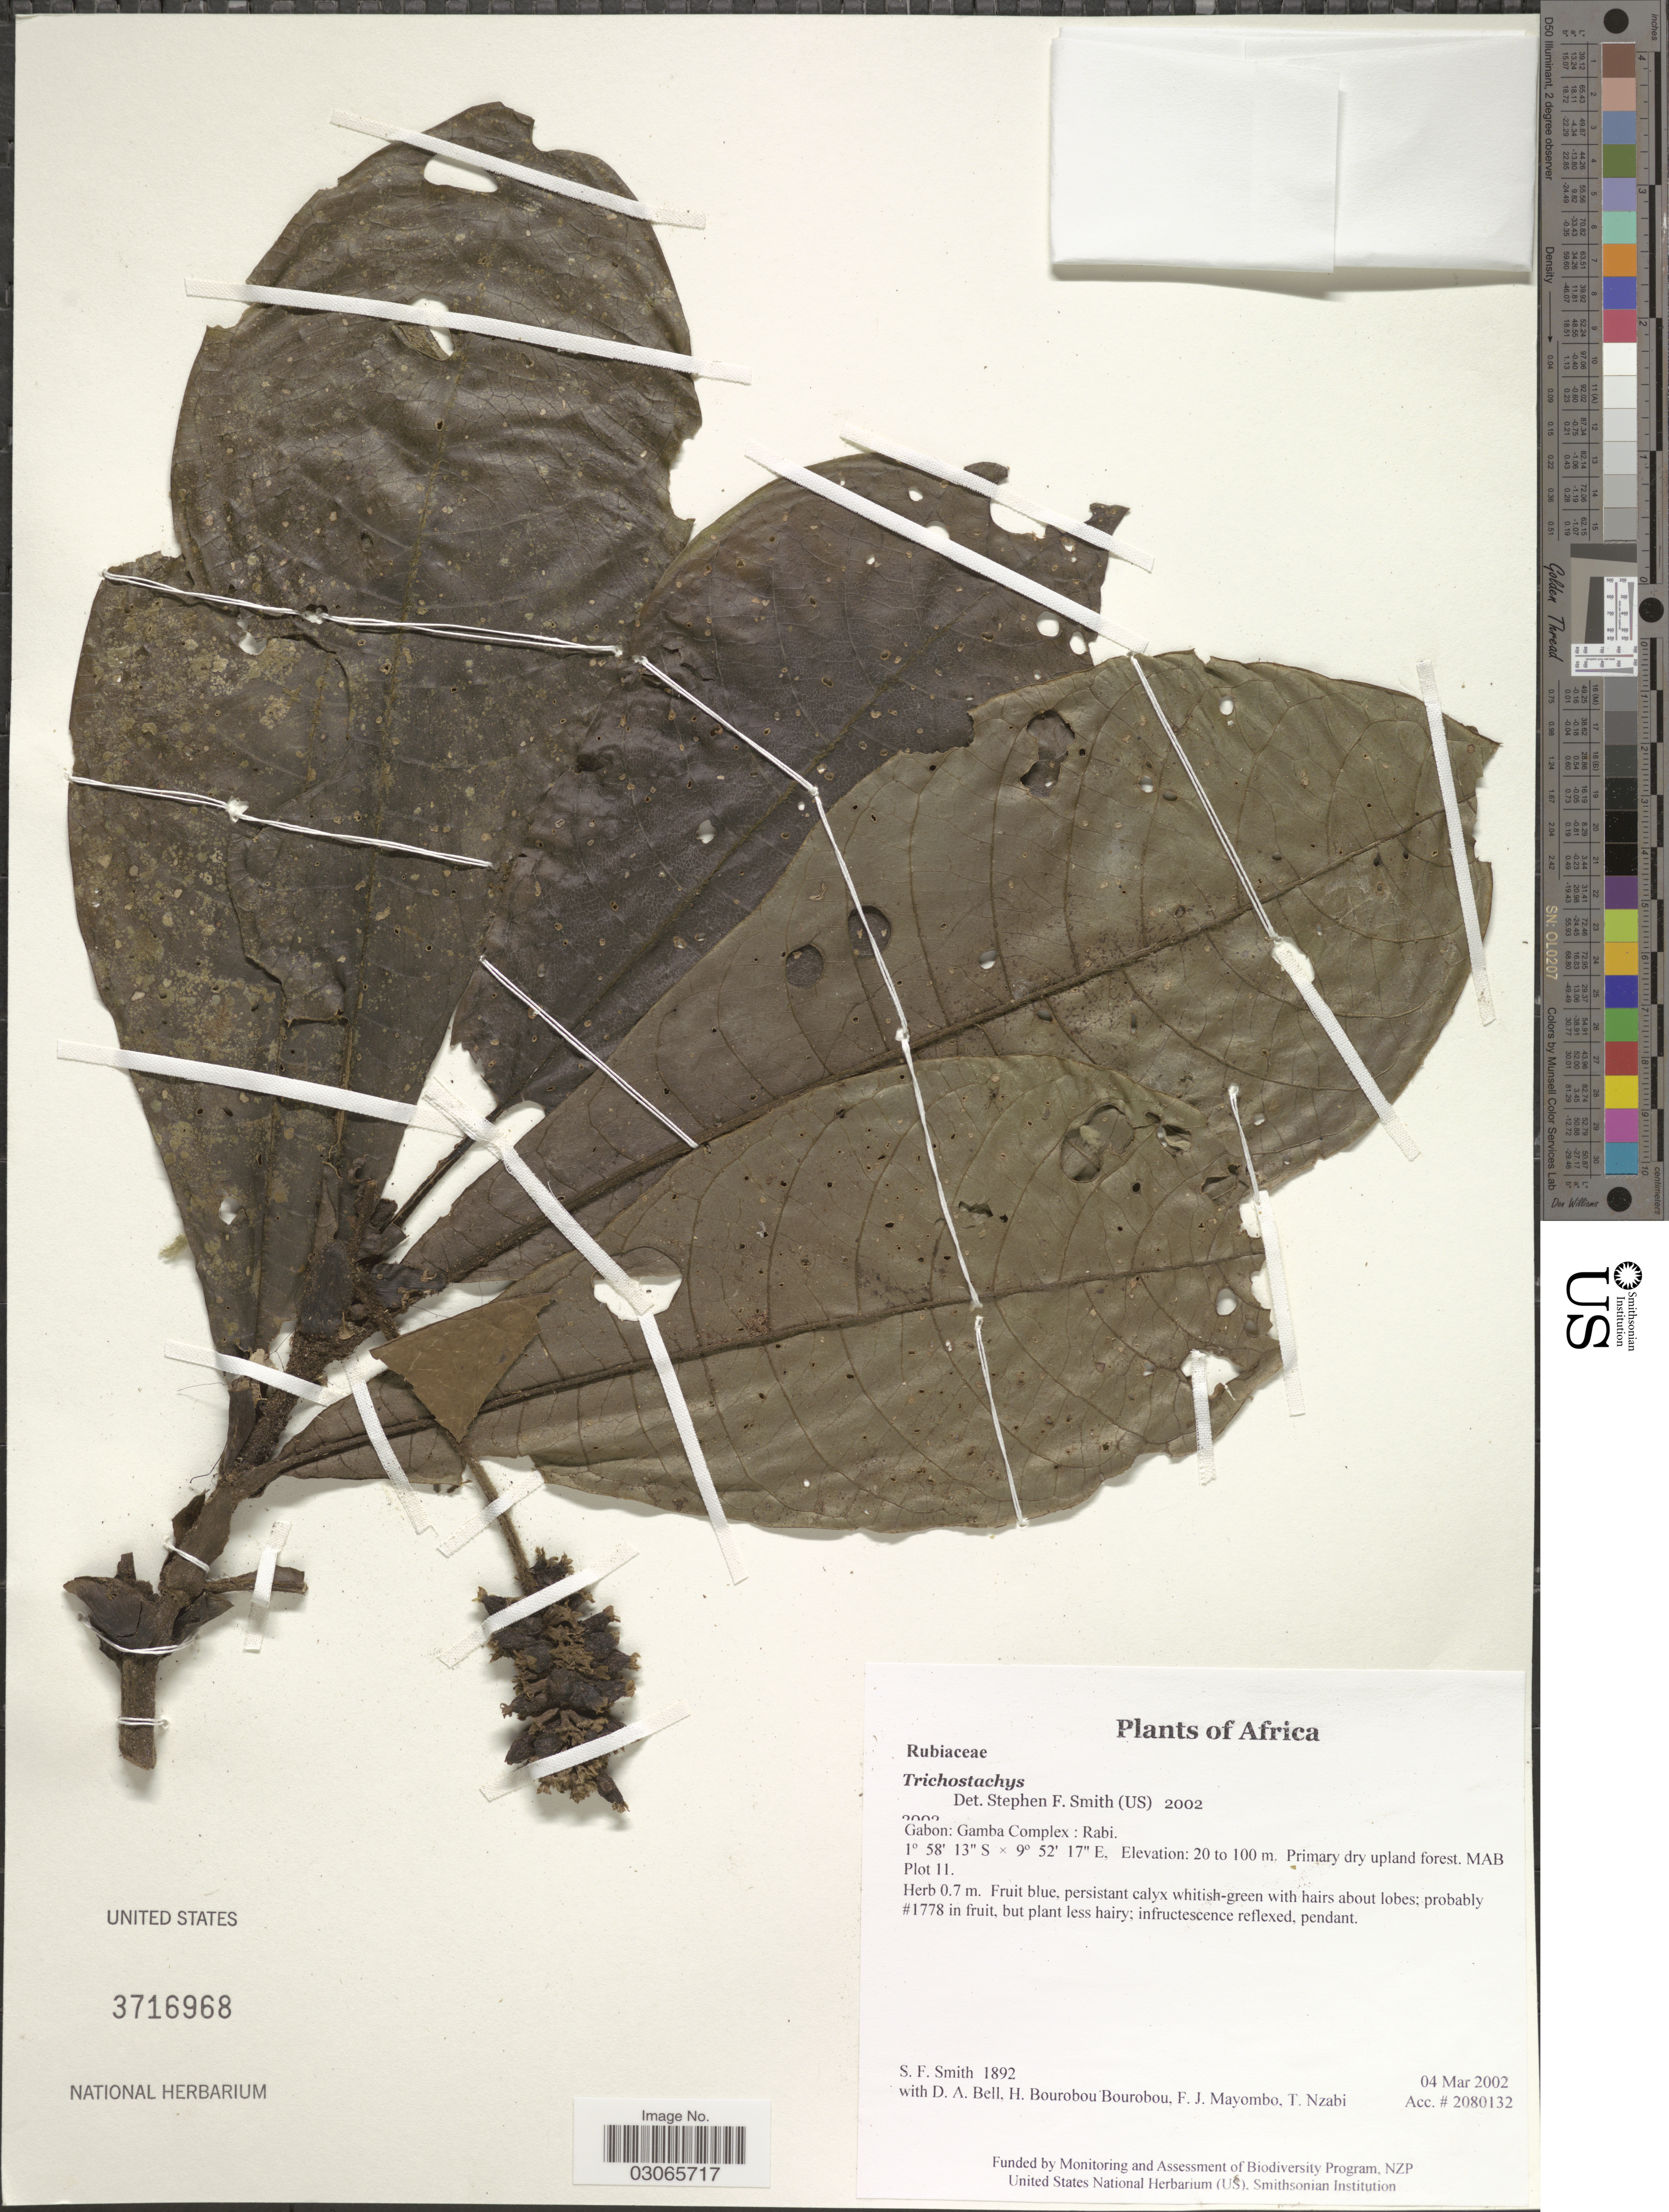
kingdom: Plantae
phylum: Tracheophyta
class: Magnoliopsida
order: Gentianales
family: Rubiaceae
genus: Trichostachys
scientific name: Trichostachys sp.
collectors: S.F. Smith, D. A. Bell, H. Bourobou Bourobou & F. J. Mayombo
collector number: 1892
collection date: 2002-03-04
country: Gabon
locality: Gamba Complex: Rabi. MAB Plot 11.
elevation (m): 20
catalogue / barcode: US 3716968